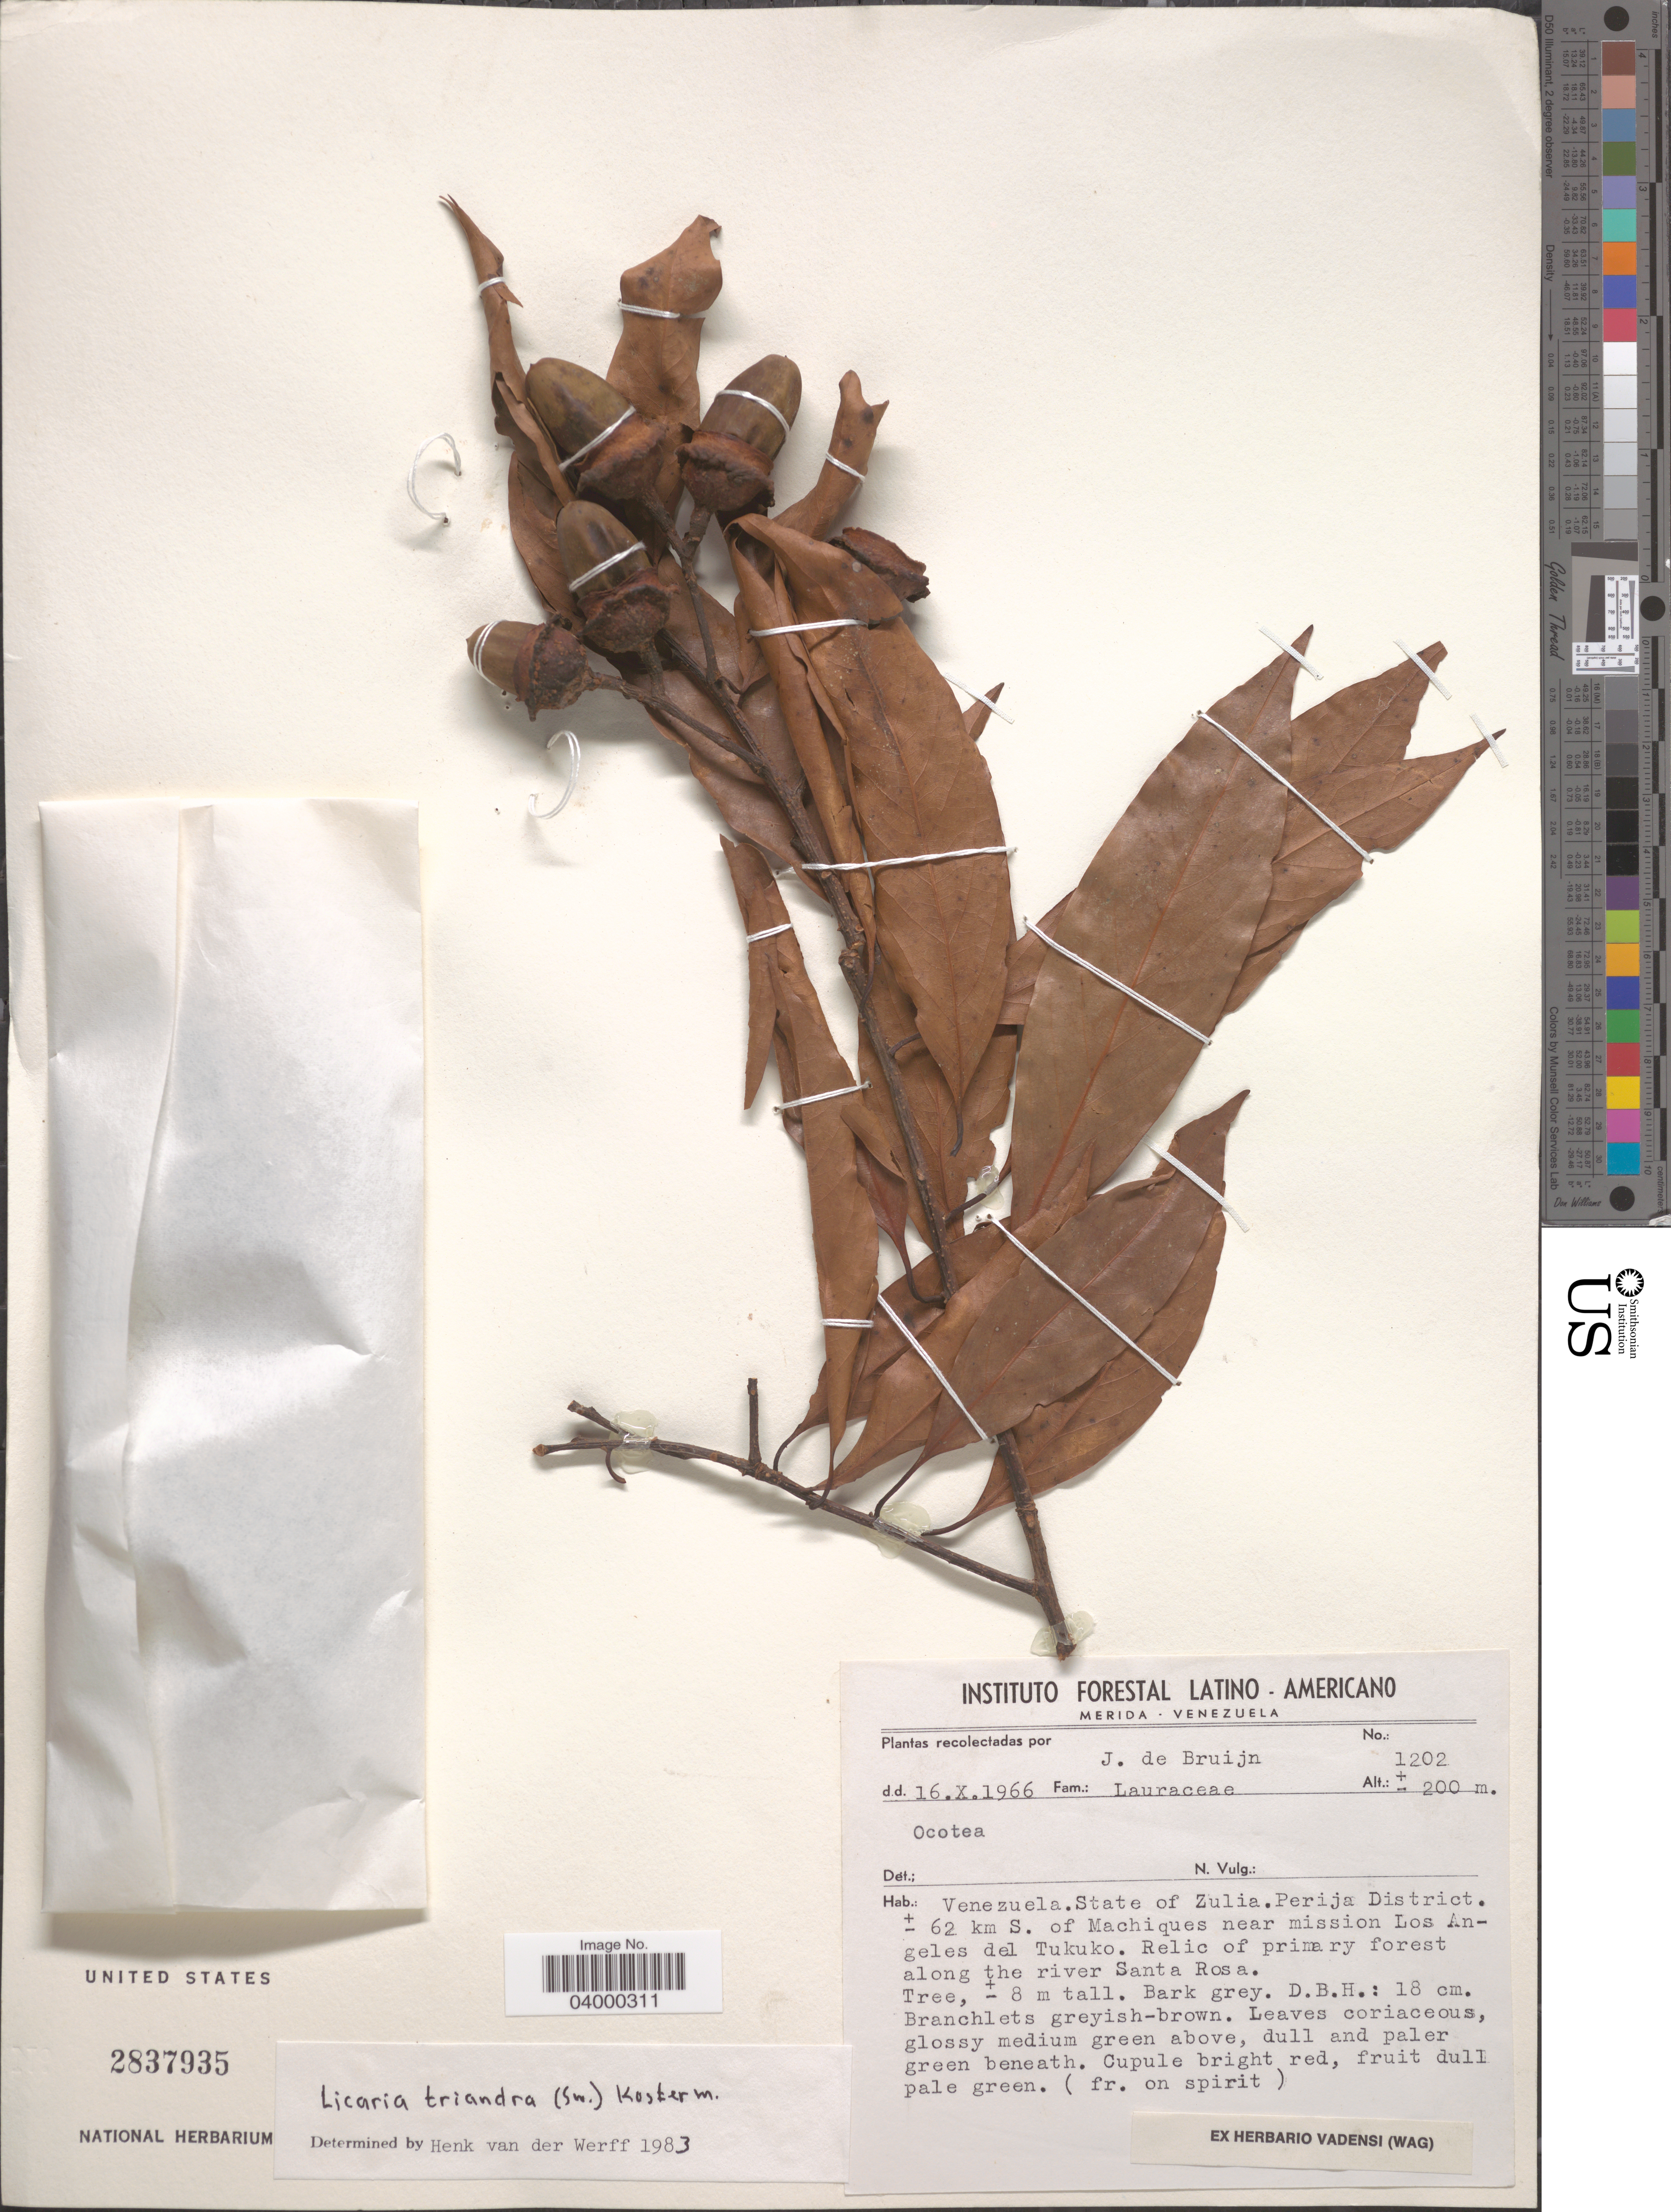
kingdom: Plantae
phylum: Tracheophyta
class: Magnoliopsida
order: Laurales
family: Lauraceae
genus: Licaria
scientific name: Licaria triandra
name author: (Sw.) Kosterm.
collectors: J. Bruijn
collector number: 1202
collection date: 1966-10-16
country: Venezuela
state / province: Zulia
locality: Perija District. ± 62 km S. of Machiques near mission Los Angeles del Tukuko. Relic of primary forest along the river Santa Rosa.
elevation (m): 200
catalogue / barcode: US 2837935